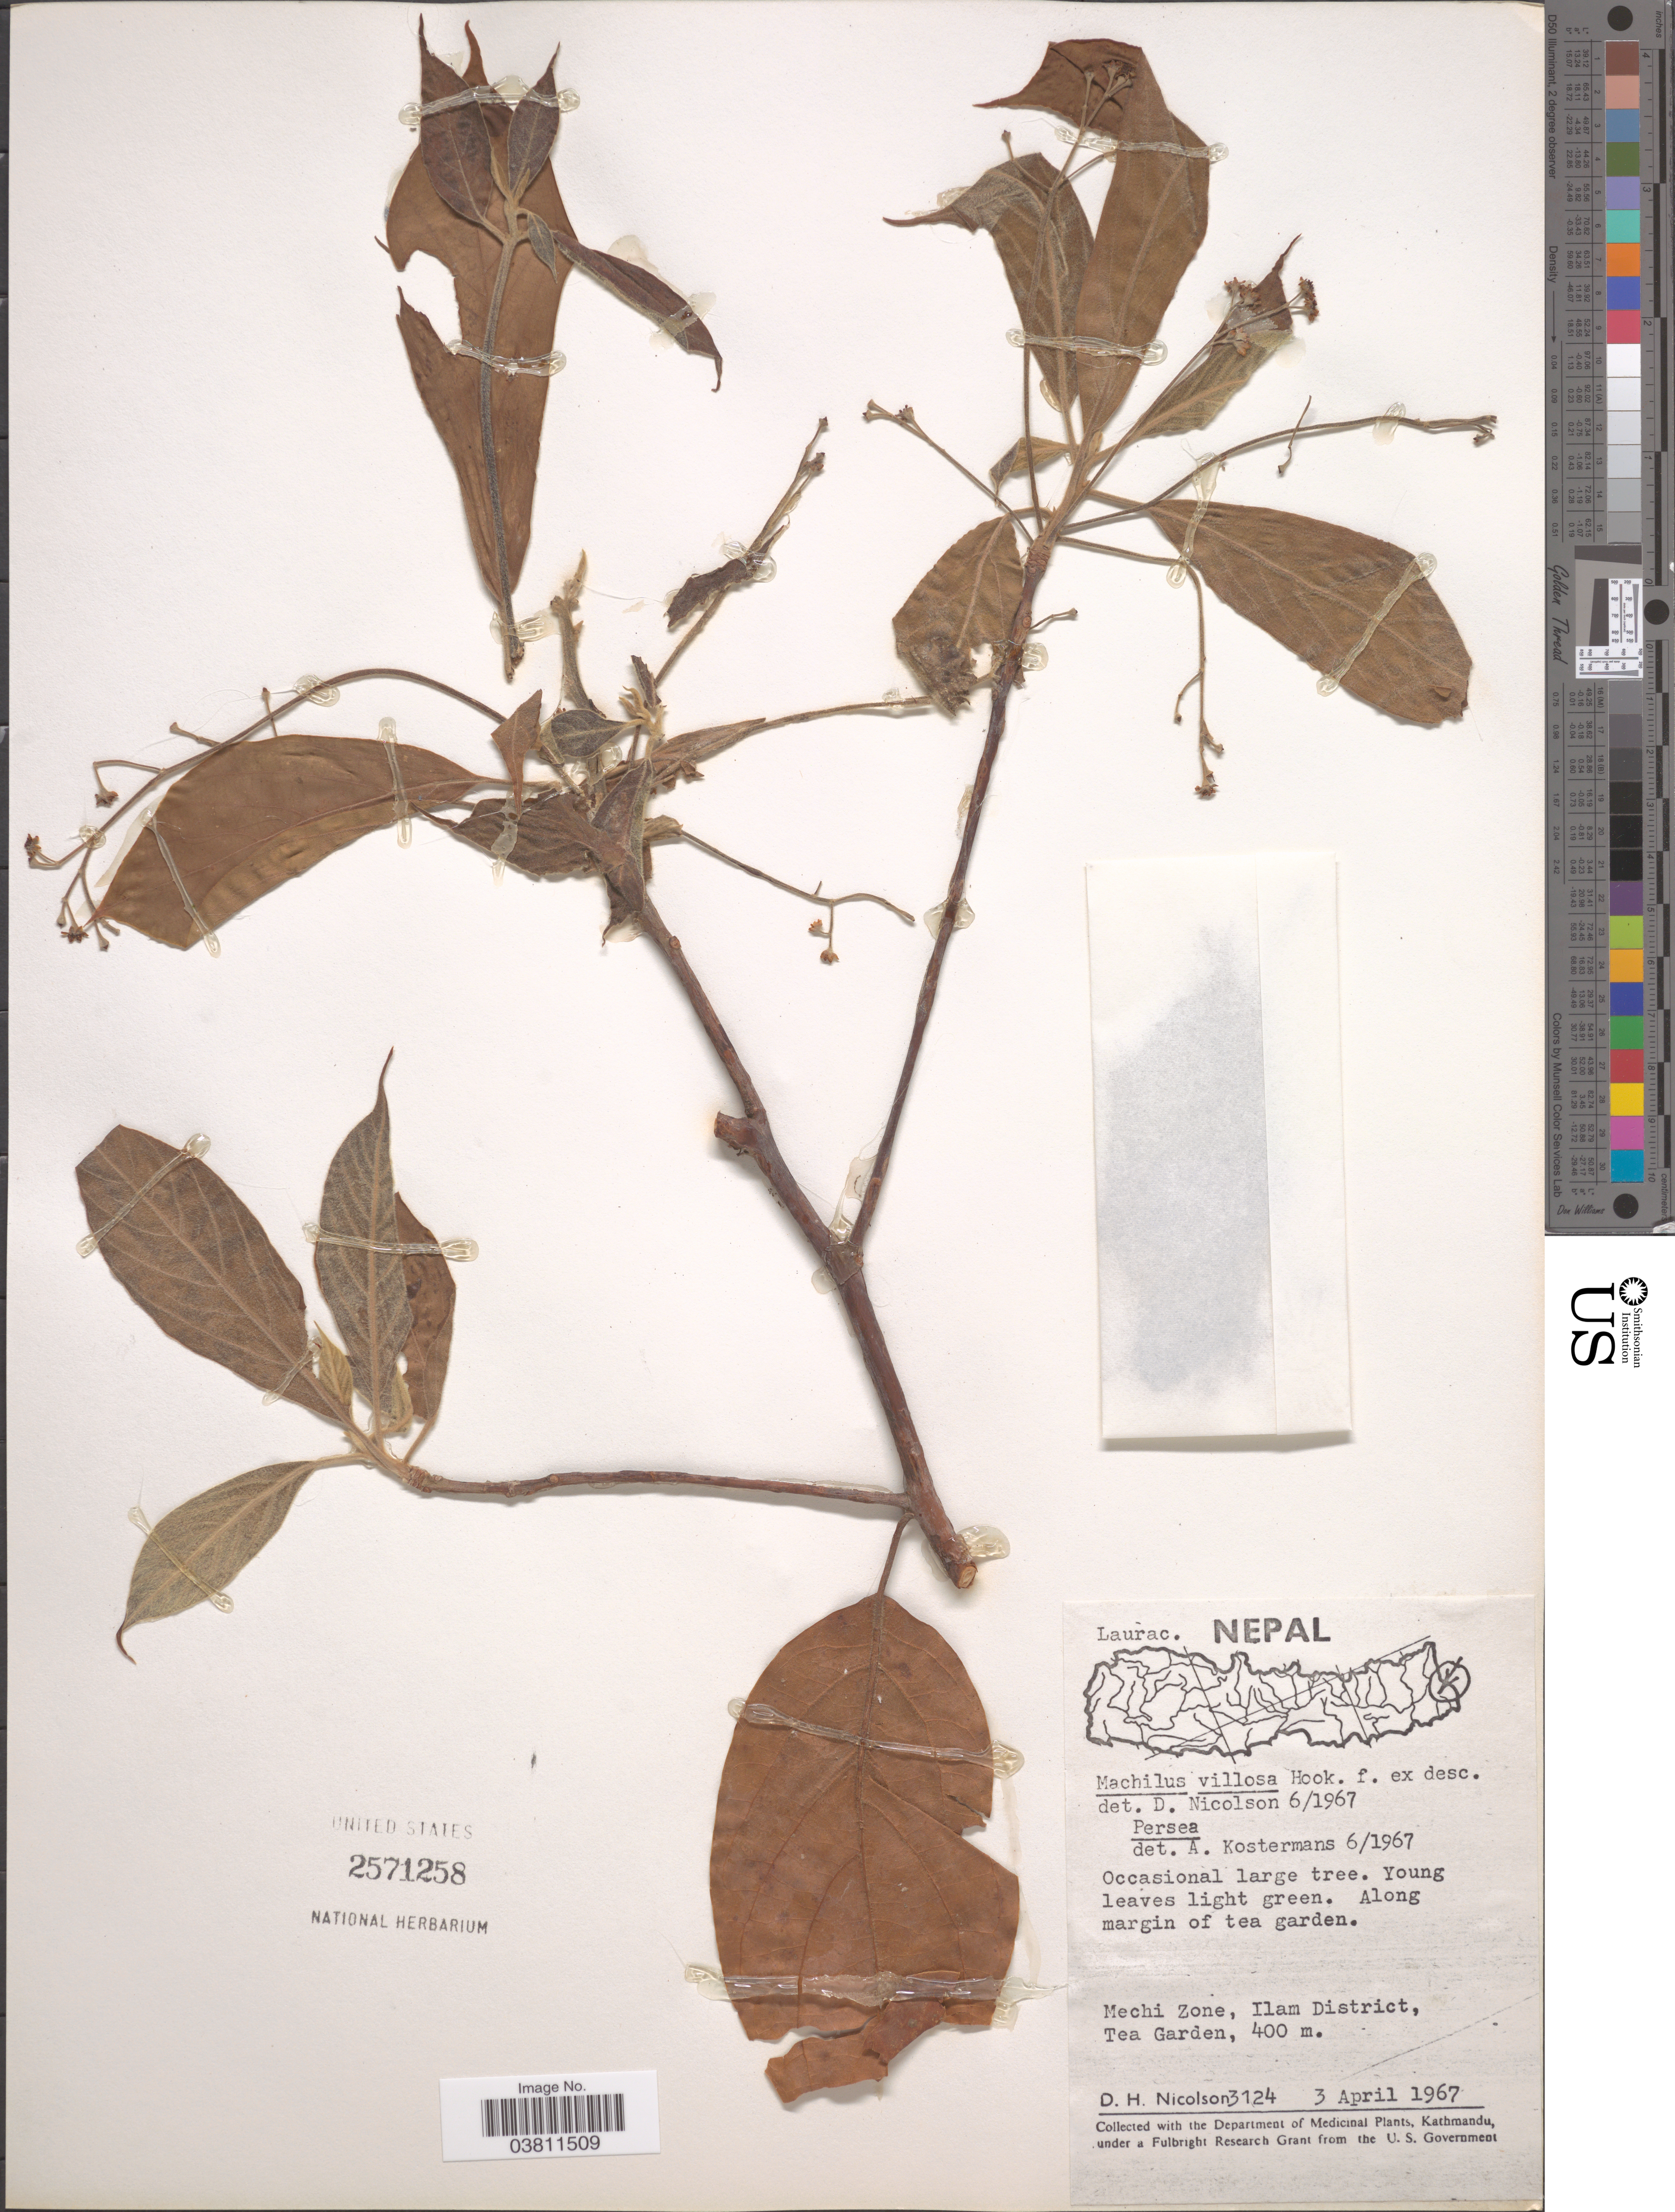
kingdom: Plantae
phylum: Tracheophyta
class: Magnoliopsida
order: Laurales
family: Lauraceae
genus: Persea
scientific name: Persea villosa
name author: (Roxb.) Kosterm.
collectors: D. H. Nicolson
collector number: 3124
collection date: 1967-04-03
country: Nepal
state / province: Mechi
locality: Mechi Zone, Ilam District, Tea Garden.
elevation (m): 400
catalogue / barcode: US 2571258